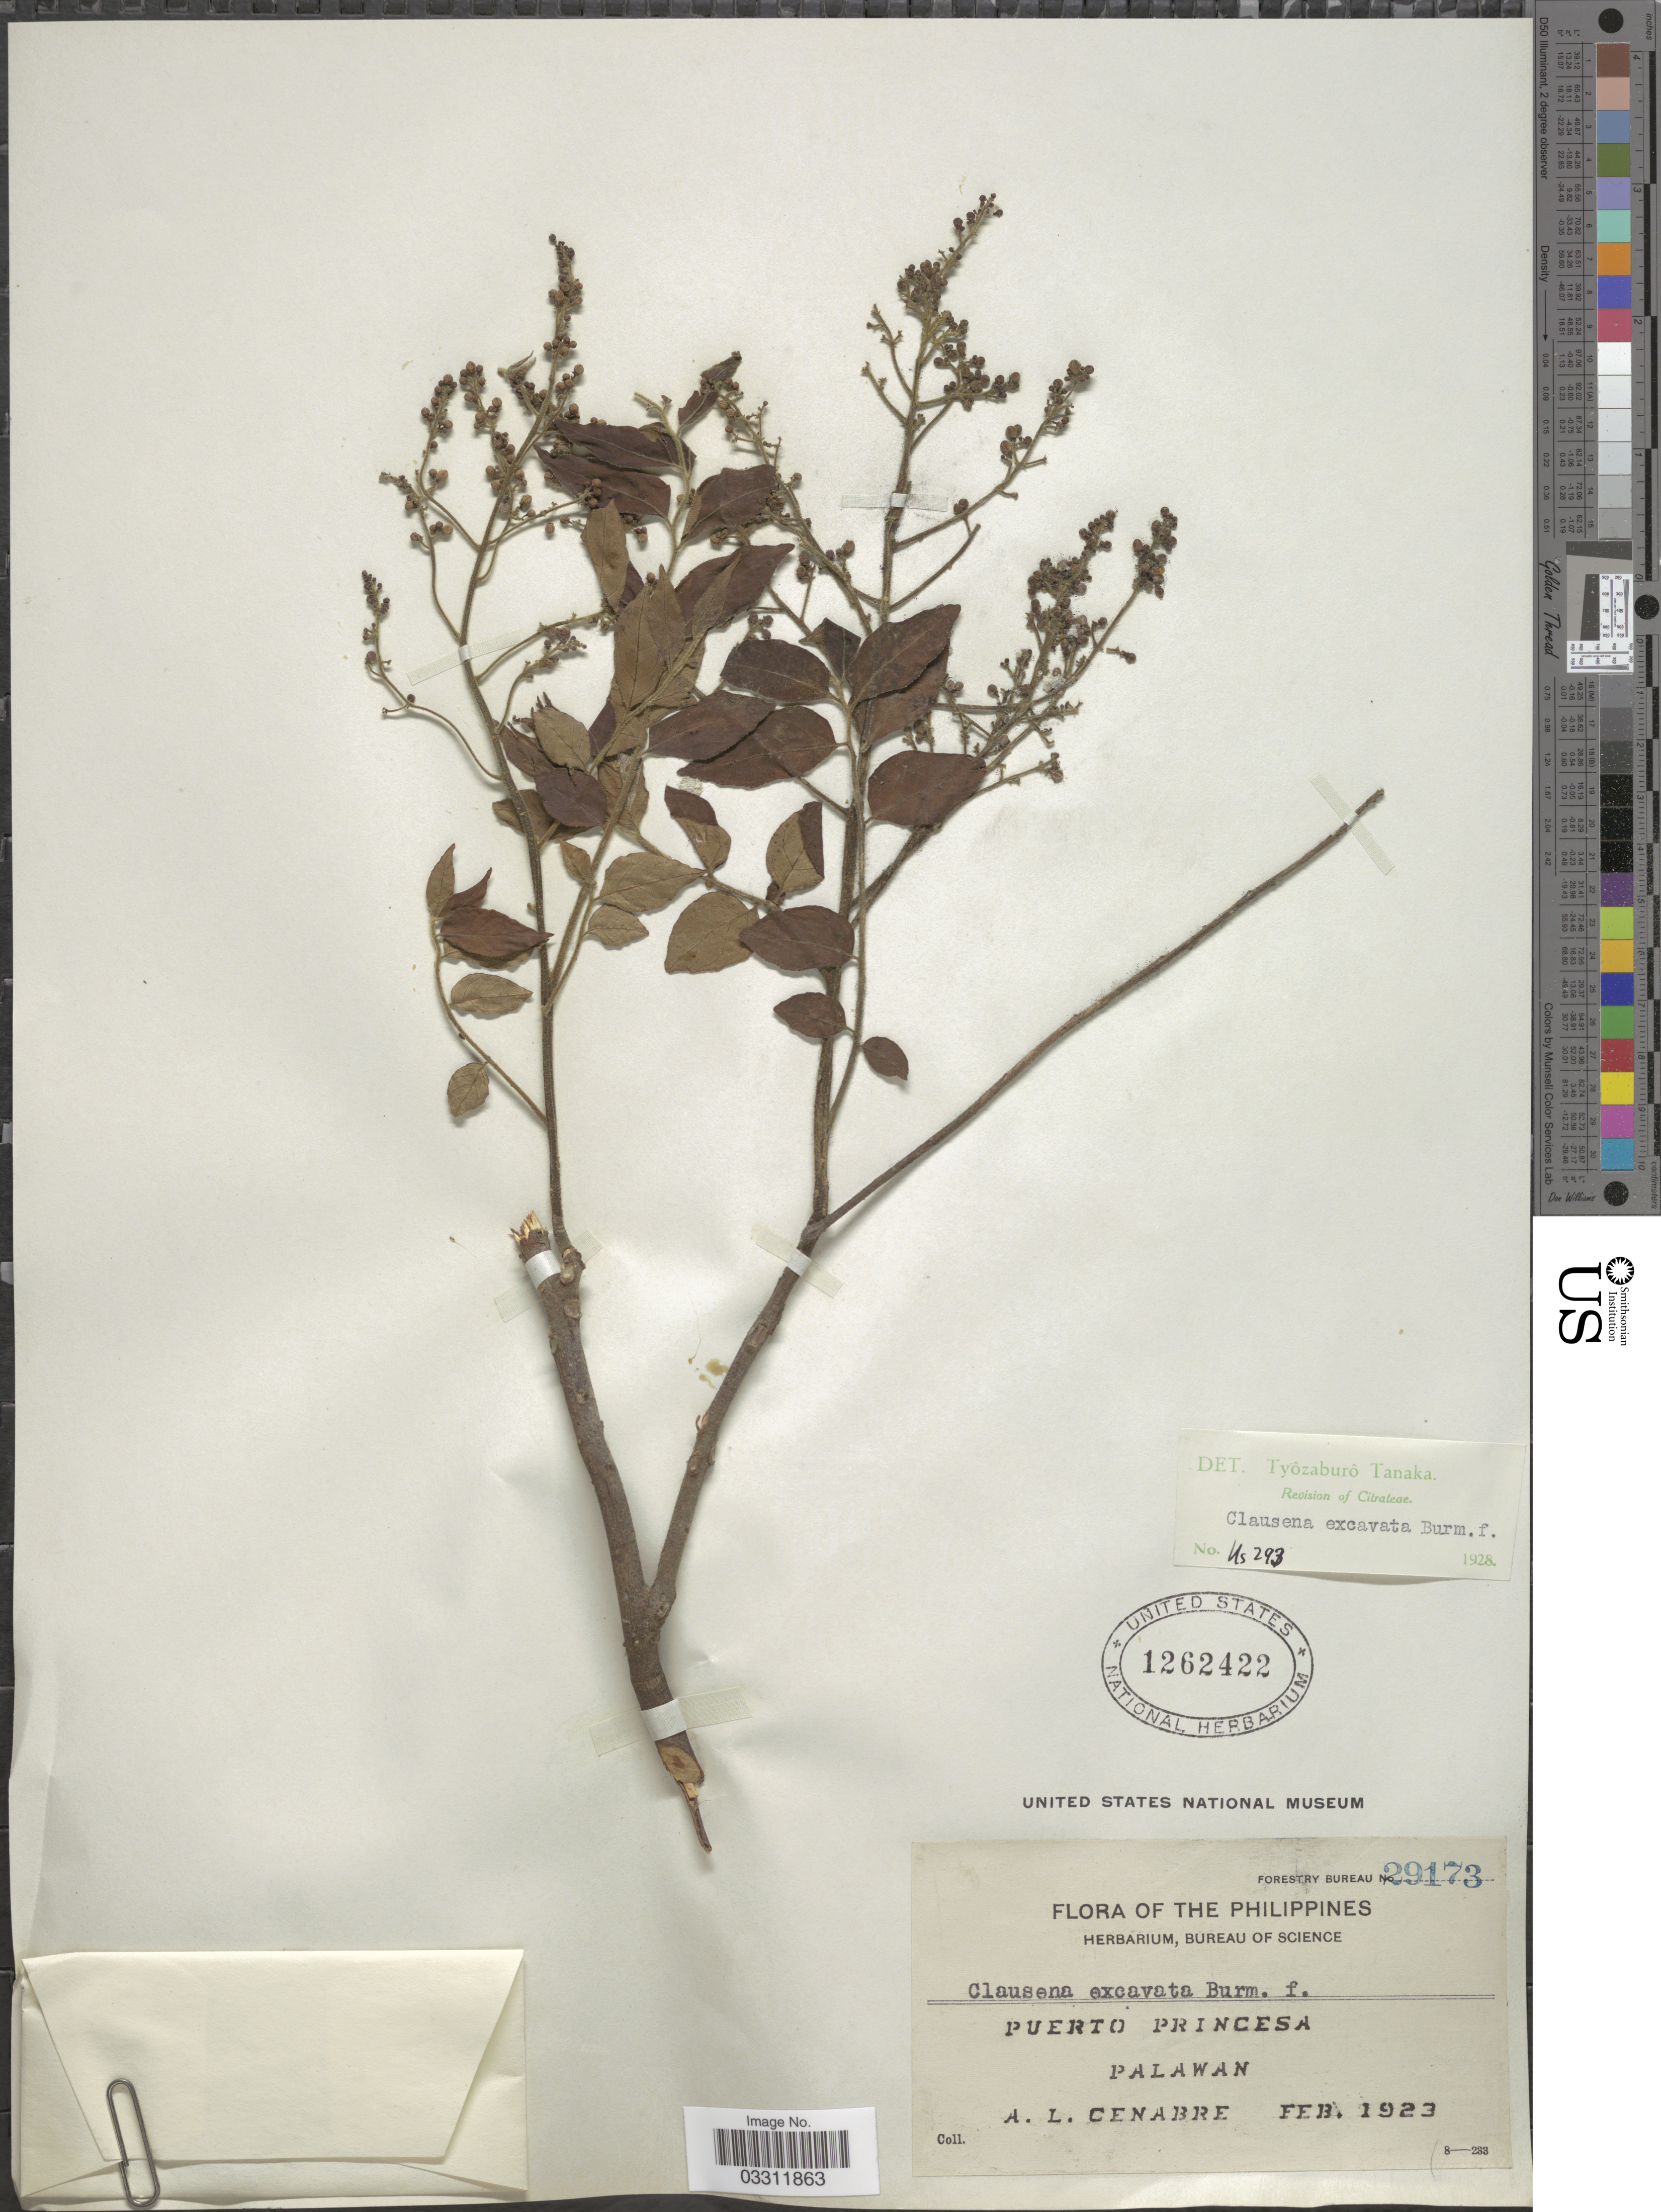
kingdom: Plantae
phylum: Tracheophyta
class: Magnoliopsida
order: Sapindales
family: Rutaceae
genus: Clausena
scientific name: Clausena excavata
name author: Burm. f.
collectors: A. Cenabre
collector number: Forestry Bureau 29173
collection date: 1923-02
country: Philippines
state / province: Mimaropa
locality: Puerto Princesa. Palawan.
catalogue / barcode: US 1262422